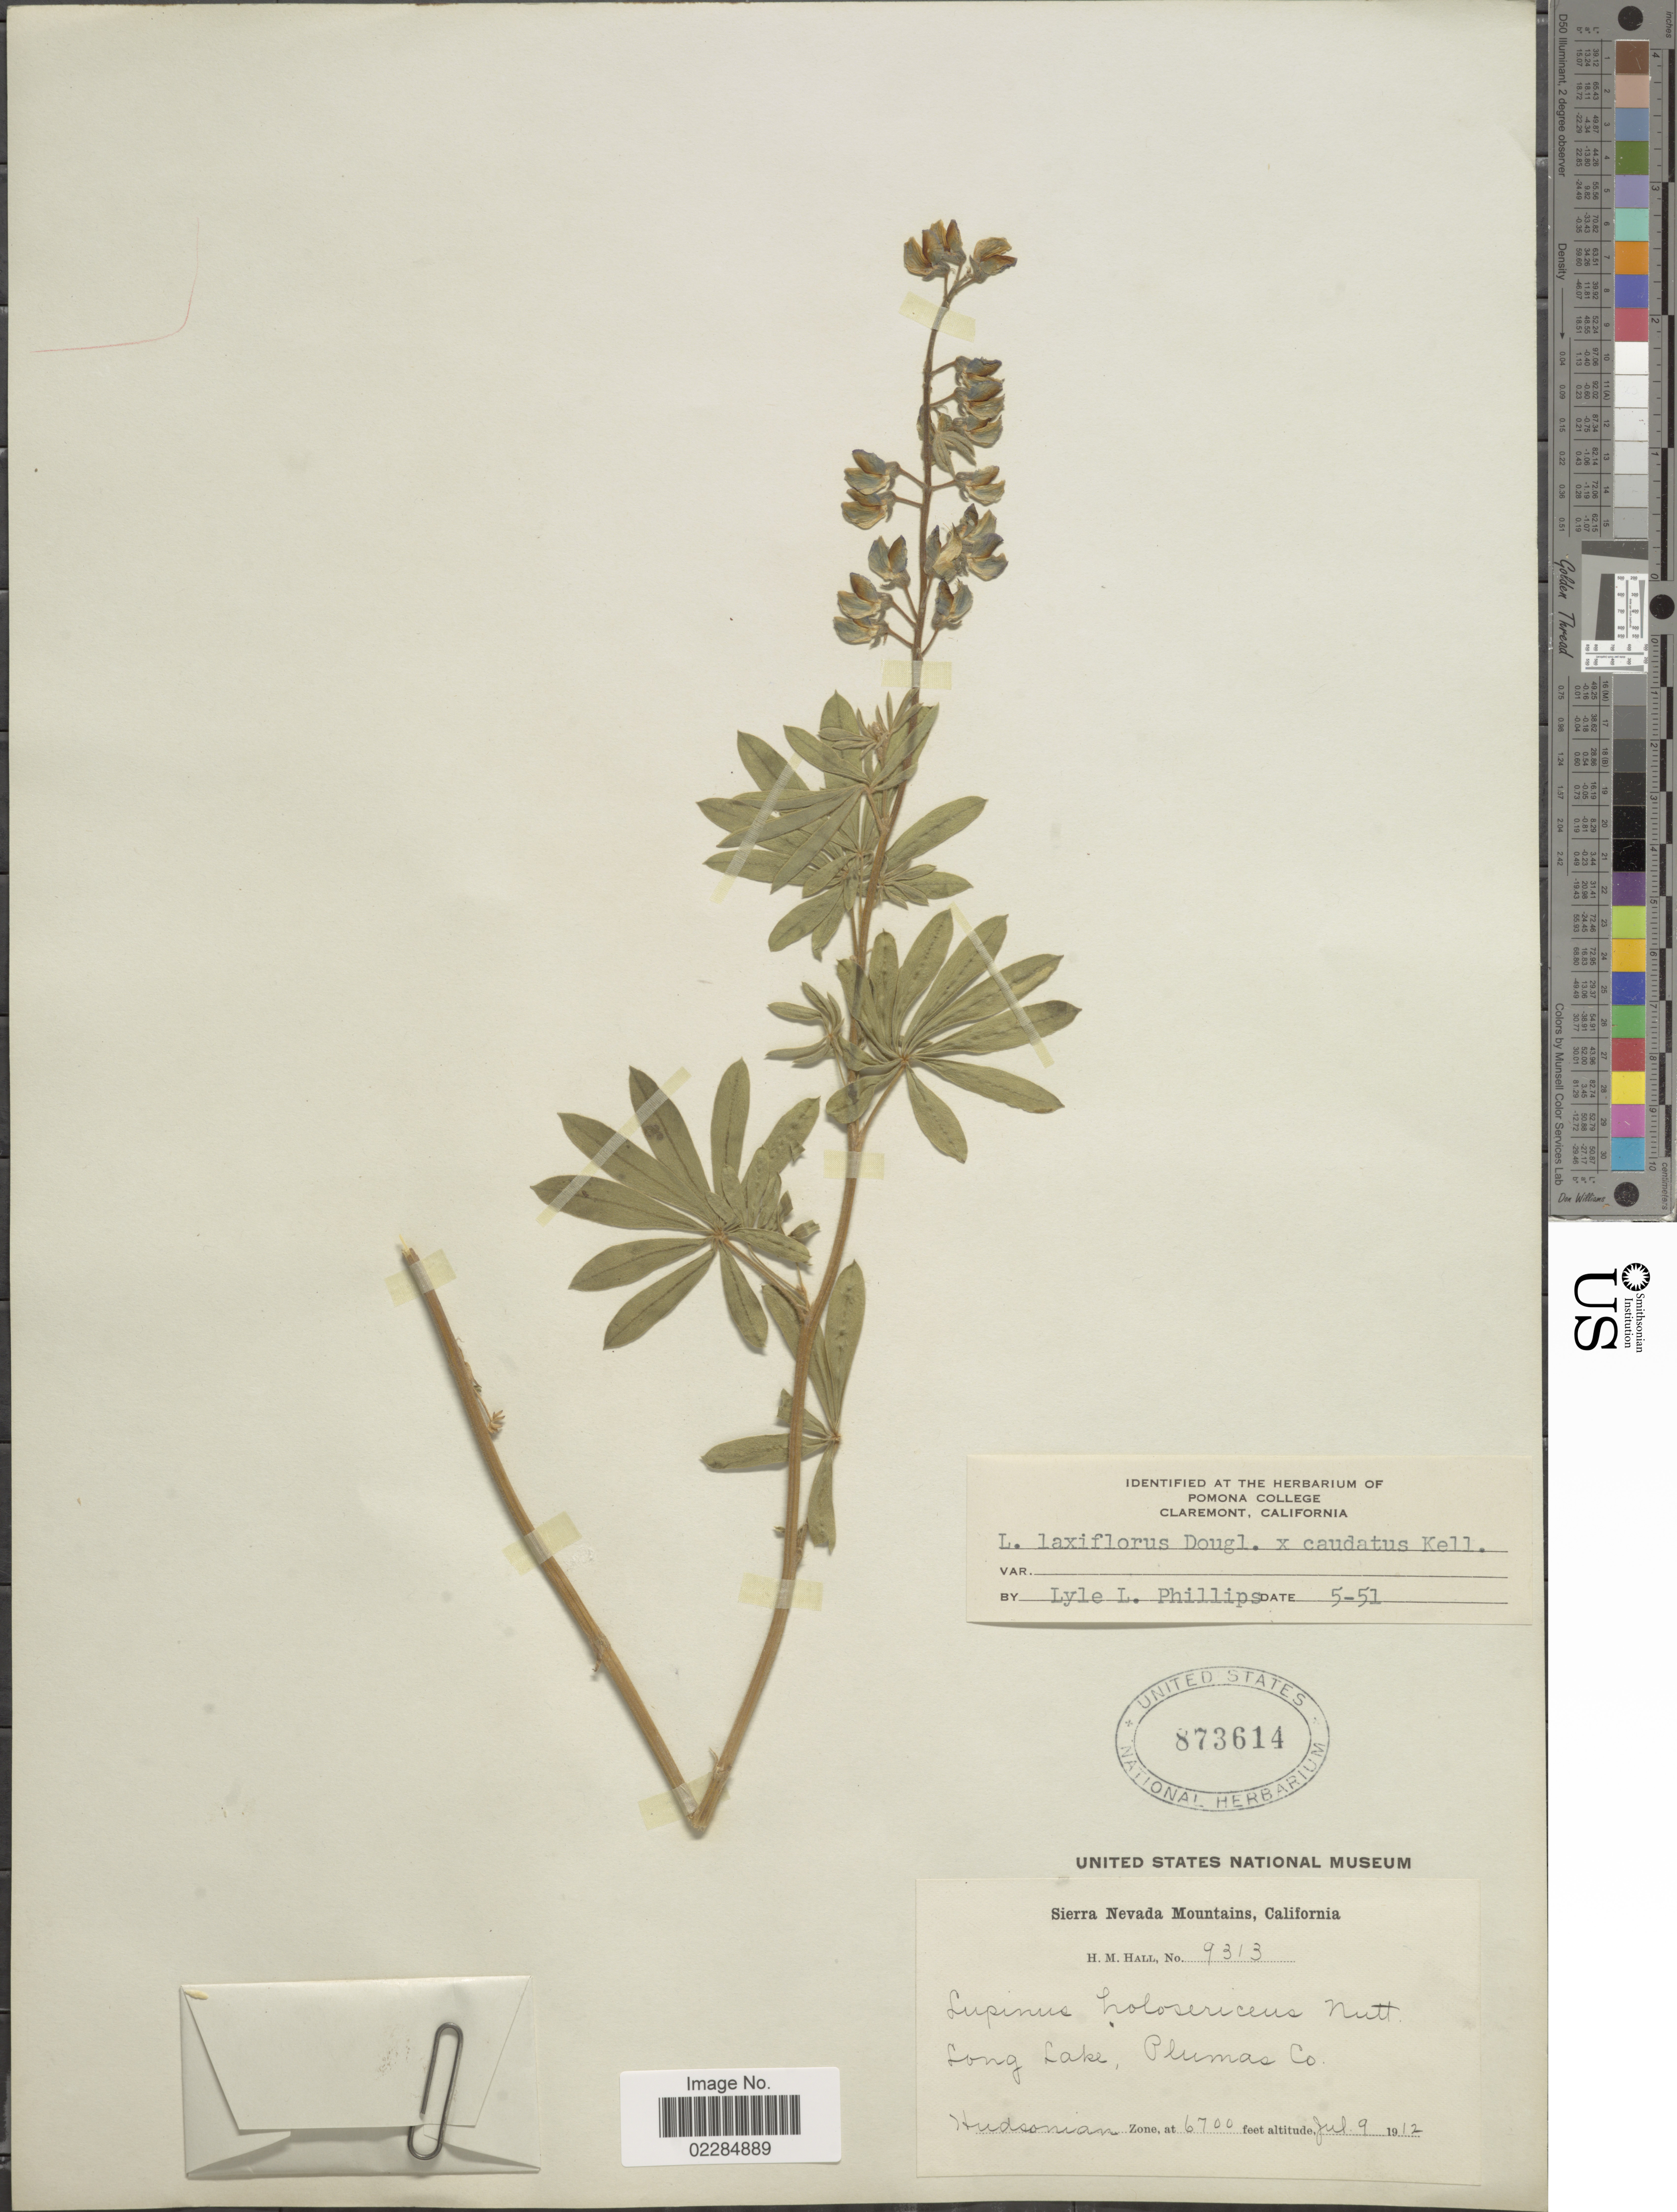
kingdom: Plantae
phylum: Tracheophyta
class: Magnoliopsida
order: Fabales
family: Fabaceae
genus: Lupinus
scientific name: Lupinus caudatus x L. laxiflorus Douglas ex Lindl.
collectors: H. M. Hall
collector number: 9313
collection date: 1912-07-09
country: United States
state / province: California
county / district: Plumas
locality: Sierra Nevada Mountains, Long Lake, Plumas Co. Hudsonian Zone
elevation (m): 2042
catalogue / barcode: US 873614